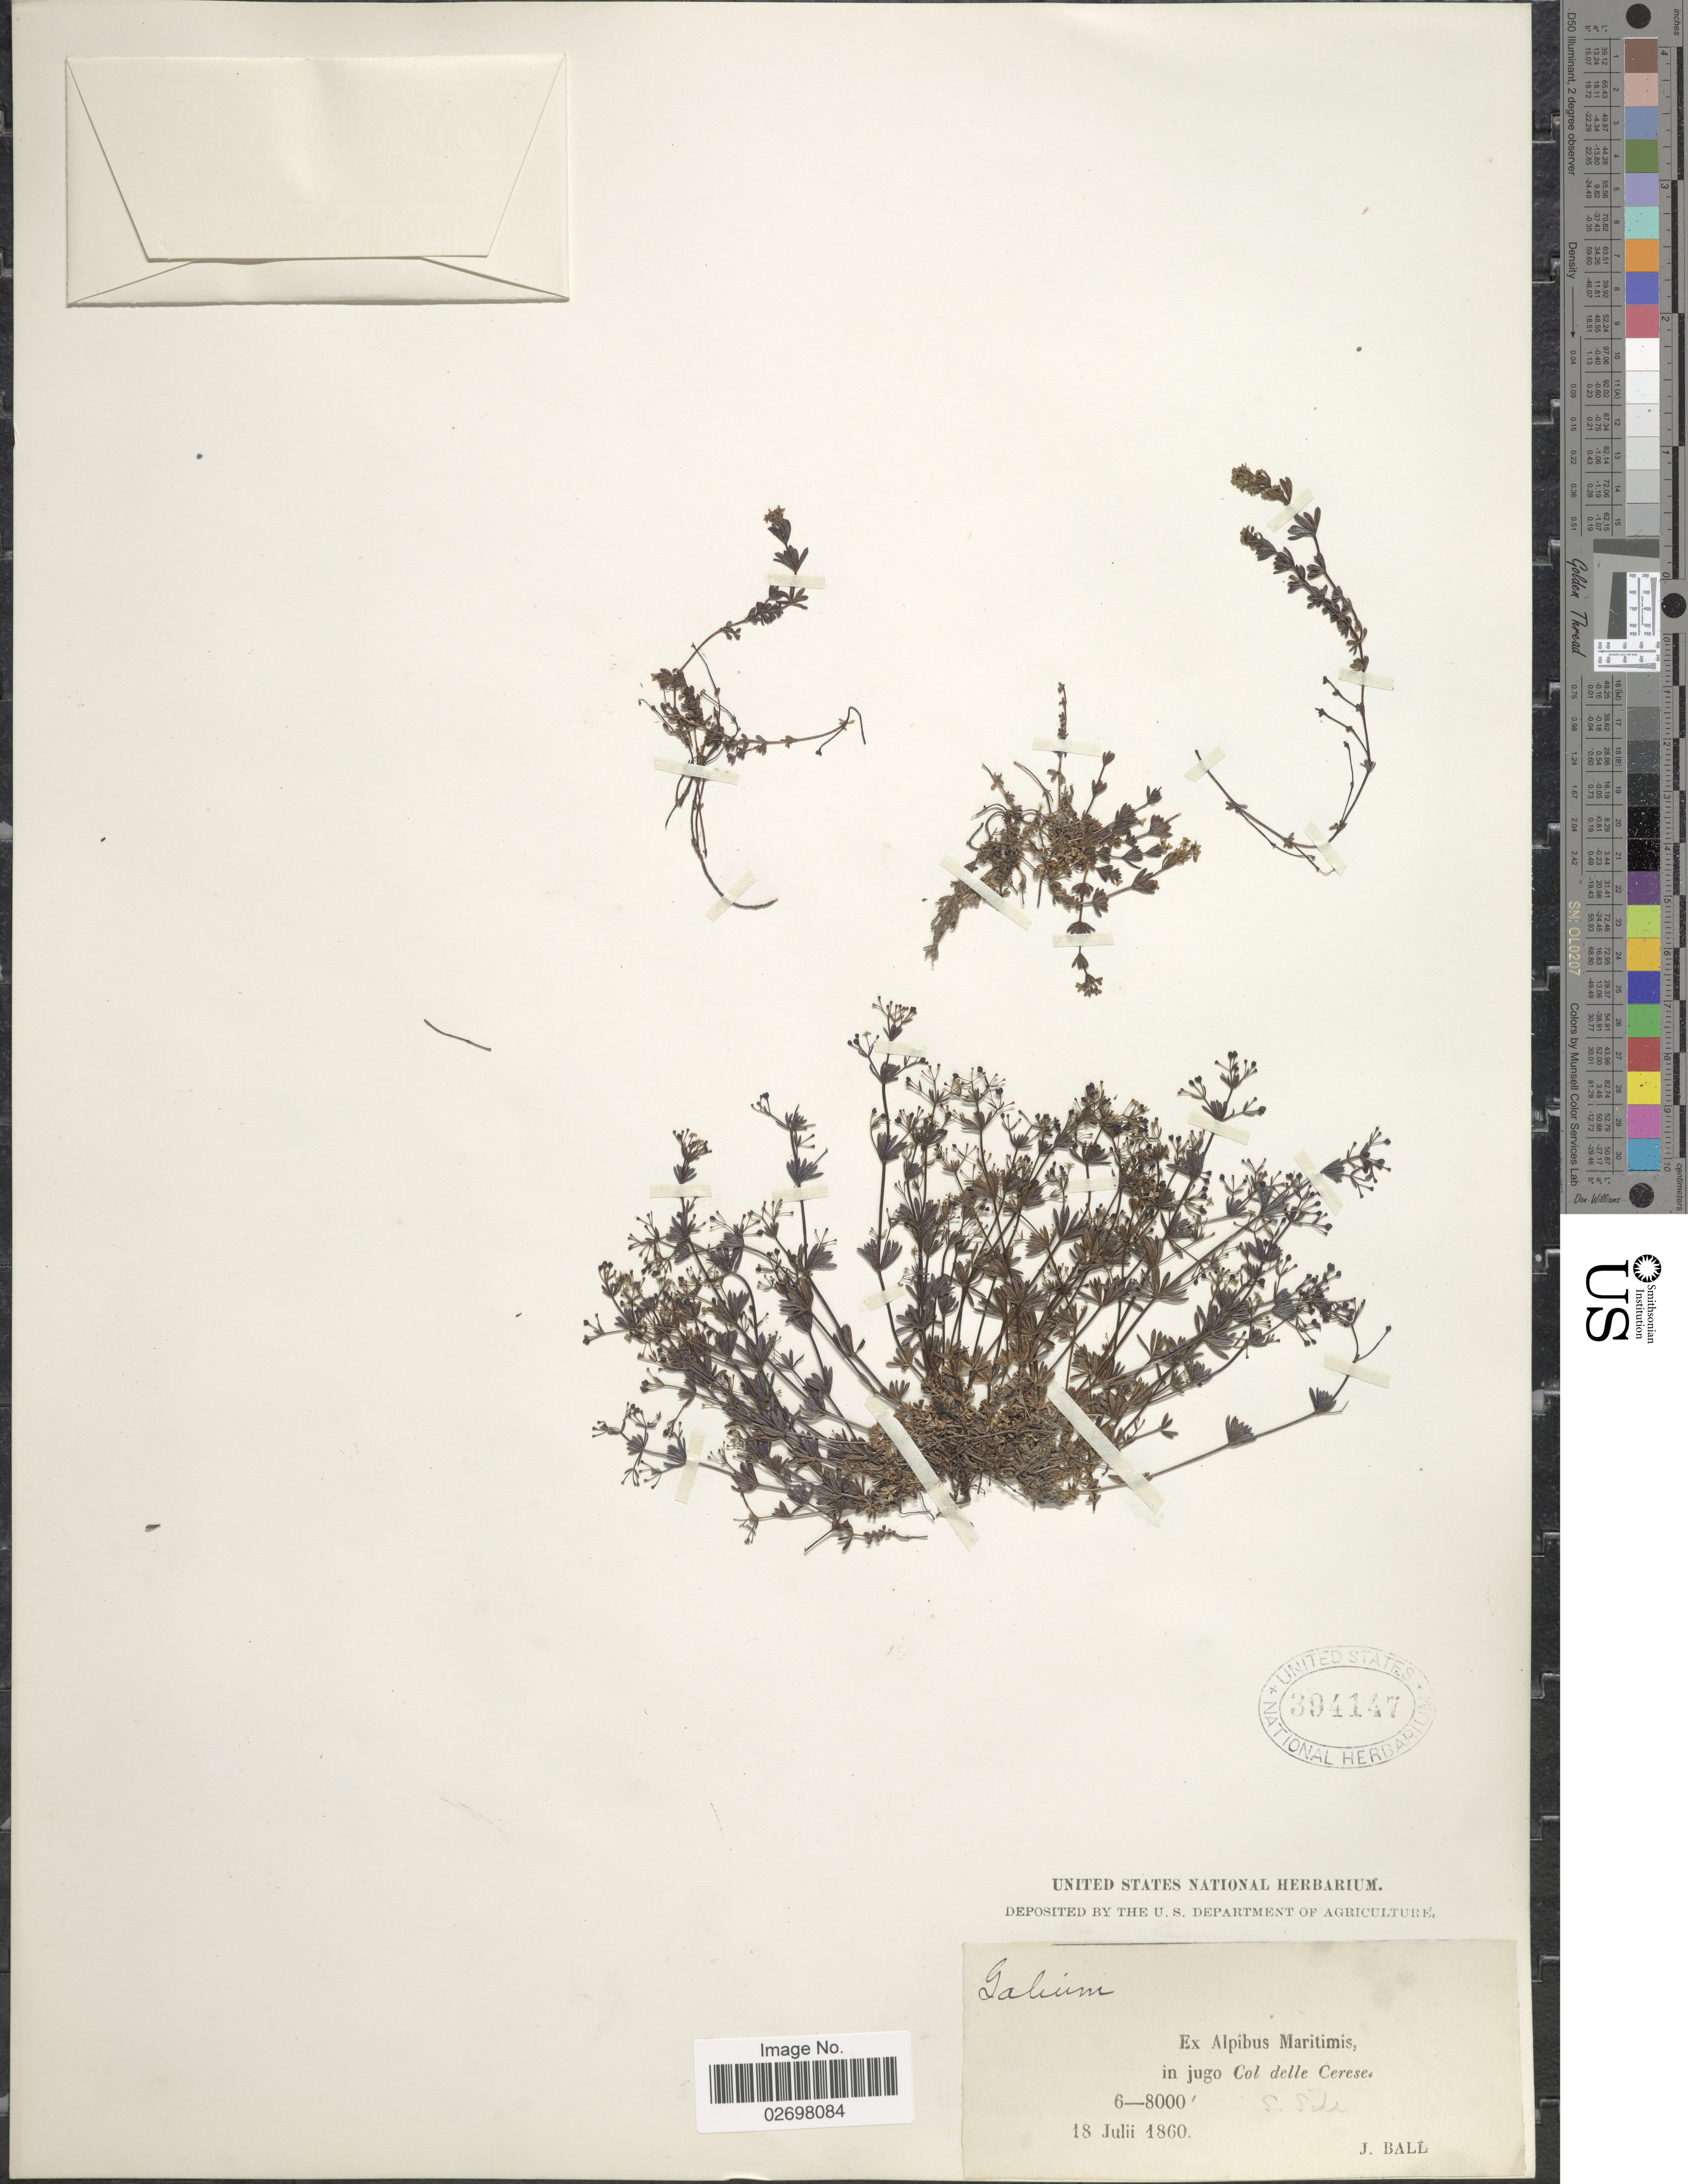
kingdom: Plantae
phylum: Tracheophyta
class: Magnoliopsida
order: Gentianales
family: Rubiaceae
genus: Galium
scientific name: Galium sp.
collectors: J. Ball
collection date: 1860-07-18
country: France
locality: Alpibus Maritimis, in jugo Col delle Cerese, S Side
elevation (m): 1829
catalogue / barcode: US 394147